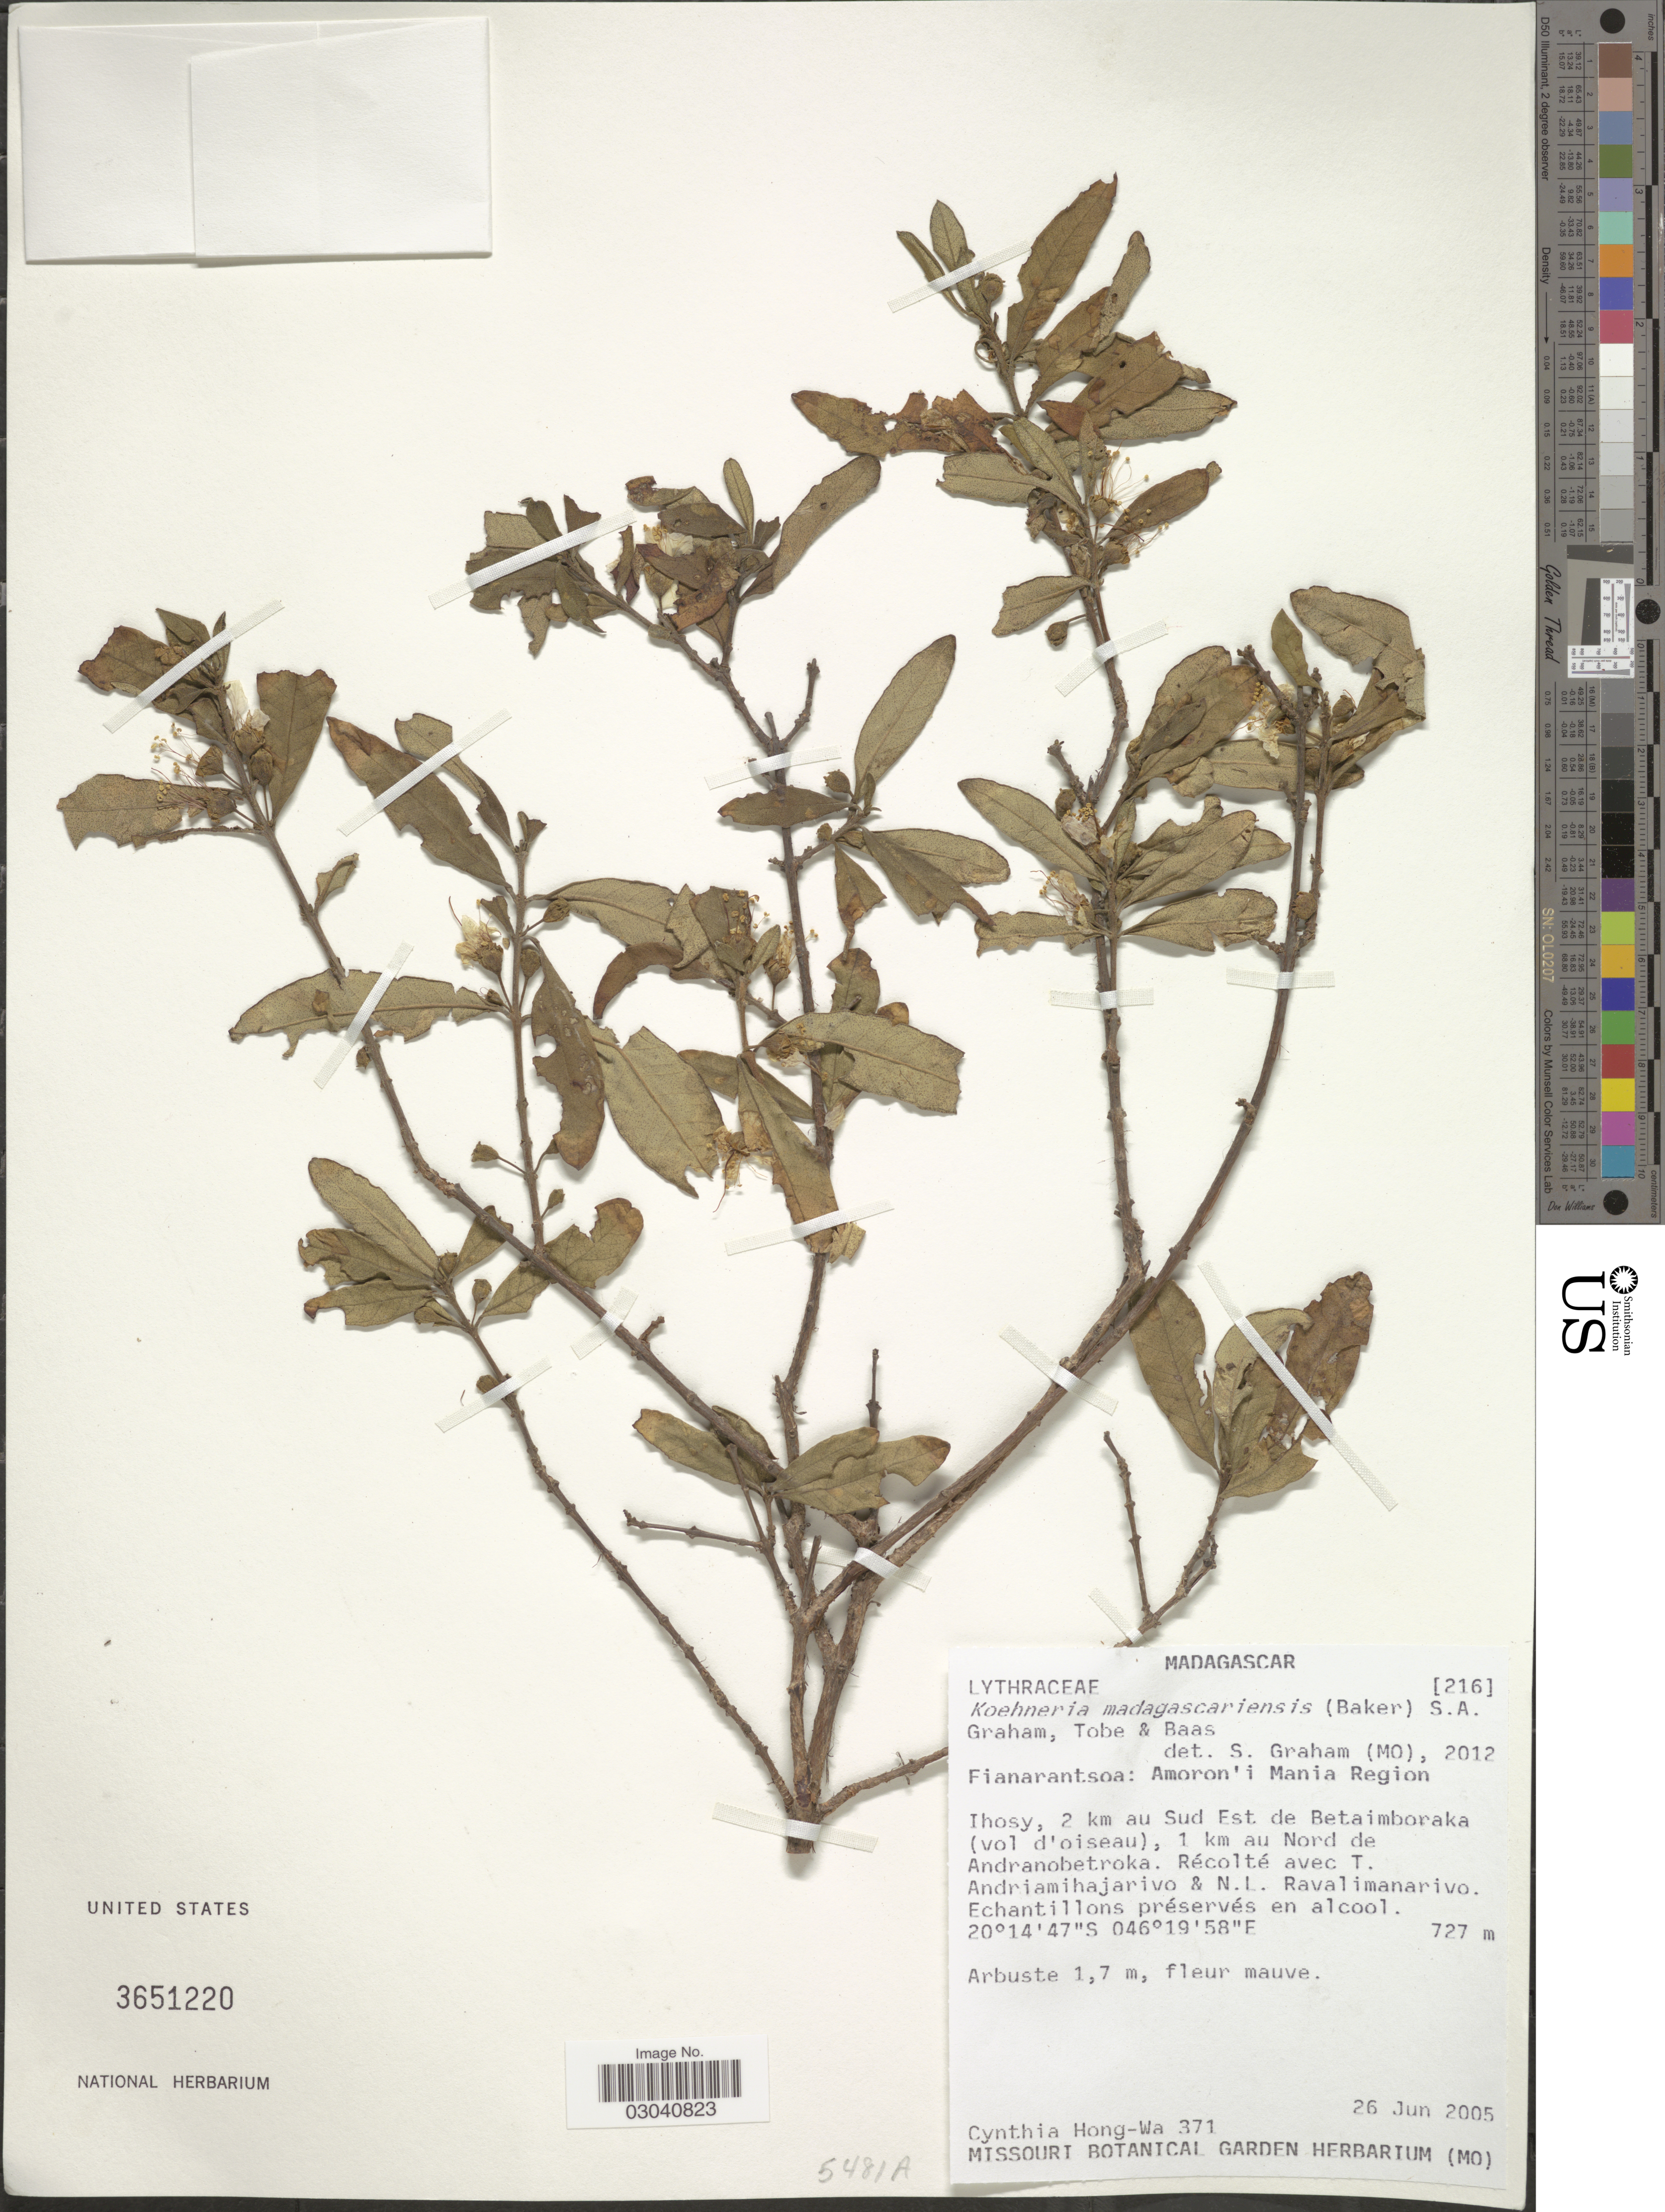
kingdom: Plantae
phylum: Tracheophyta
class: Magnoliopsida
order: Myrtales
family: Lythraceae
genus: Koehneria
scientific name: Koehneria madagascariensis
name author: (Baker) S.A. Graham et al.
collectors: C. Hong-Wa, T. H. Andriamihajarivo & N. Ravalimanarivo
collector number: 371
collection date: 2005-06-26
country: Madagascar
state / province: Amoron'i Mania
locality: Amoron'i Mania Region Ihosy, 2 km au Sud Est de Betaimboraka (vol d'oiseau), 1 km au Nord de Andranobetroka.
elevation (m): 727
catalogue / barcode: US 3651220